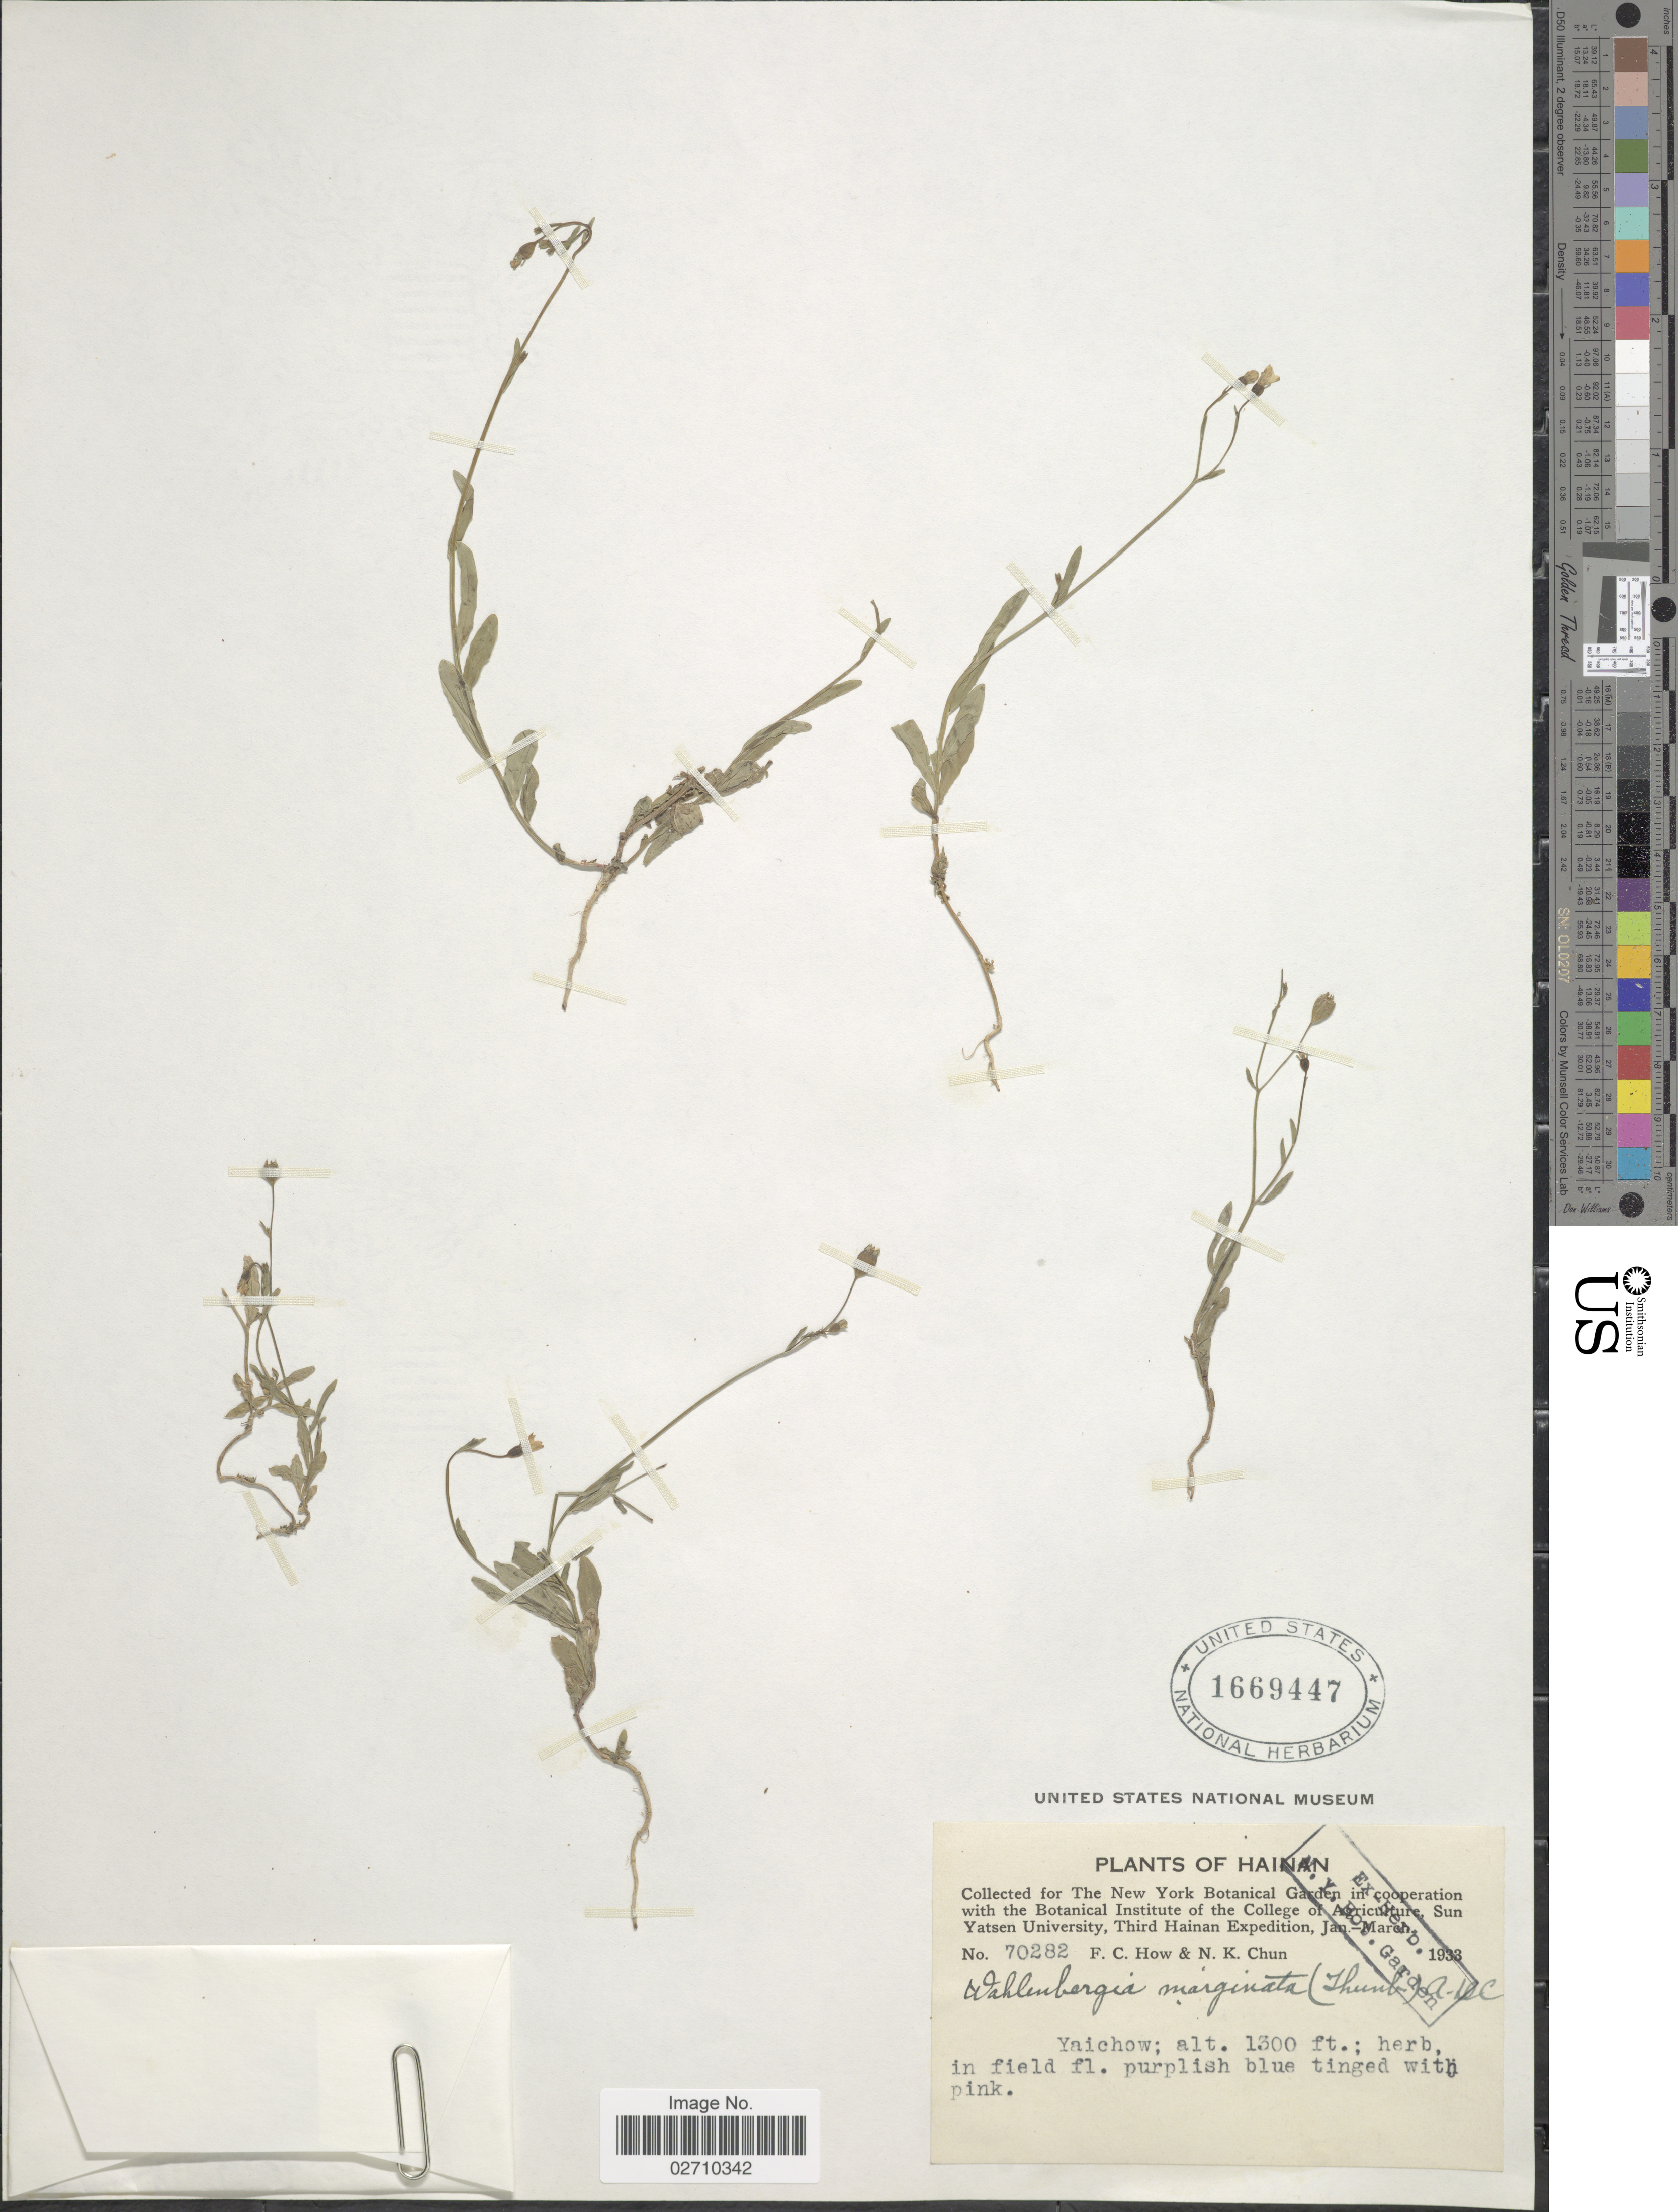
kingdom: Plantae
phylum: Tracheophyta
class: Magnoliopsida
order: Asterales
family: Campanulaceae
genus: Wahlenbergia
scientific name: Wahlenbergia marginata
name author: (Thunb.) A. DC.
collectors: F. C. How & N. K. Chun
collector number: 70282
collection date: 1933-01/1933-03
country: China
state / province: Hainan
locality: Yaichow.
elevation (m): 396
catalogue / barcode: US 1669447